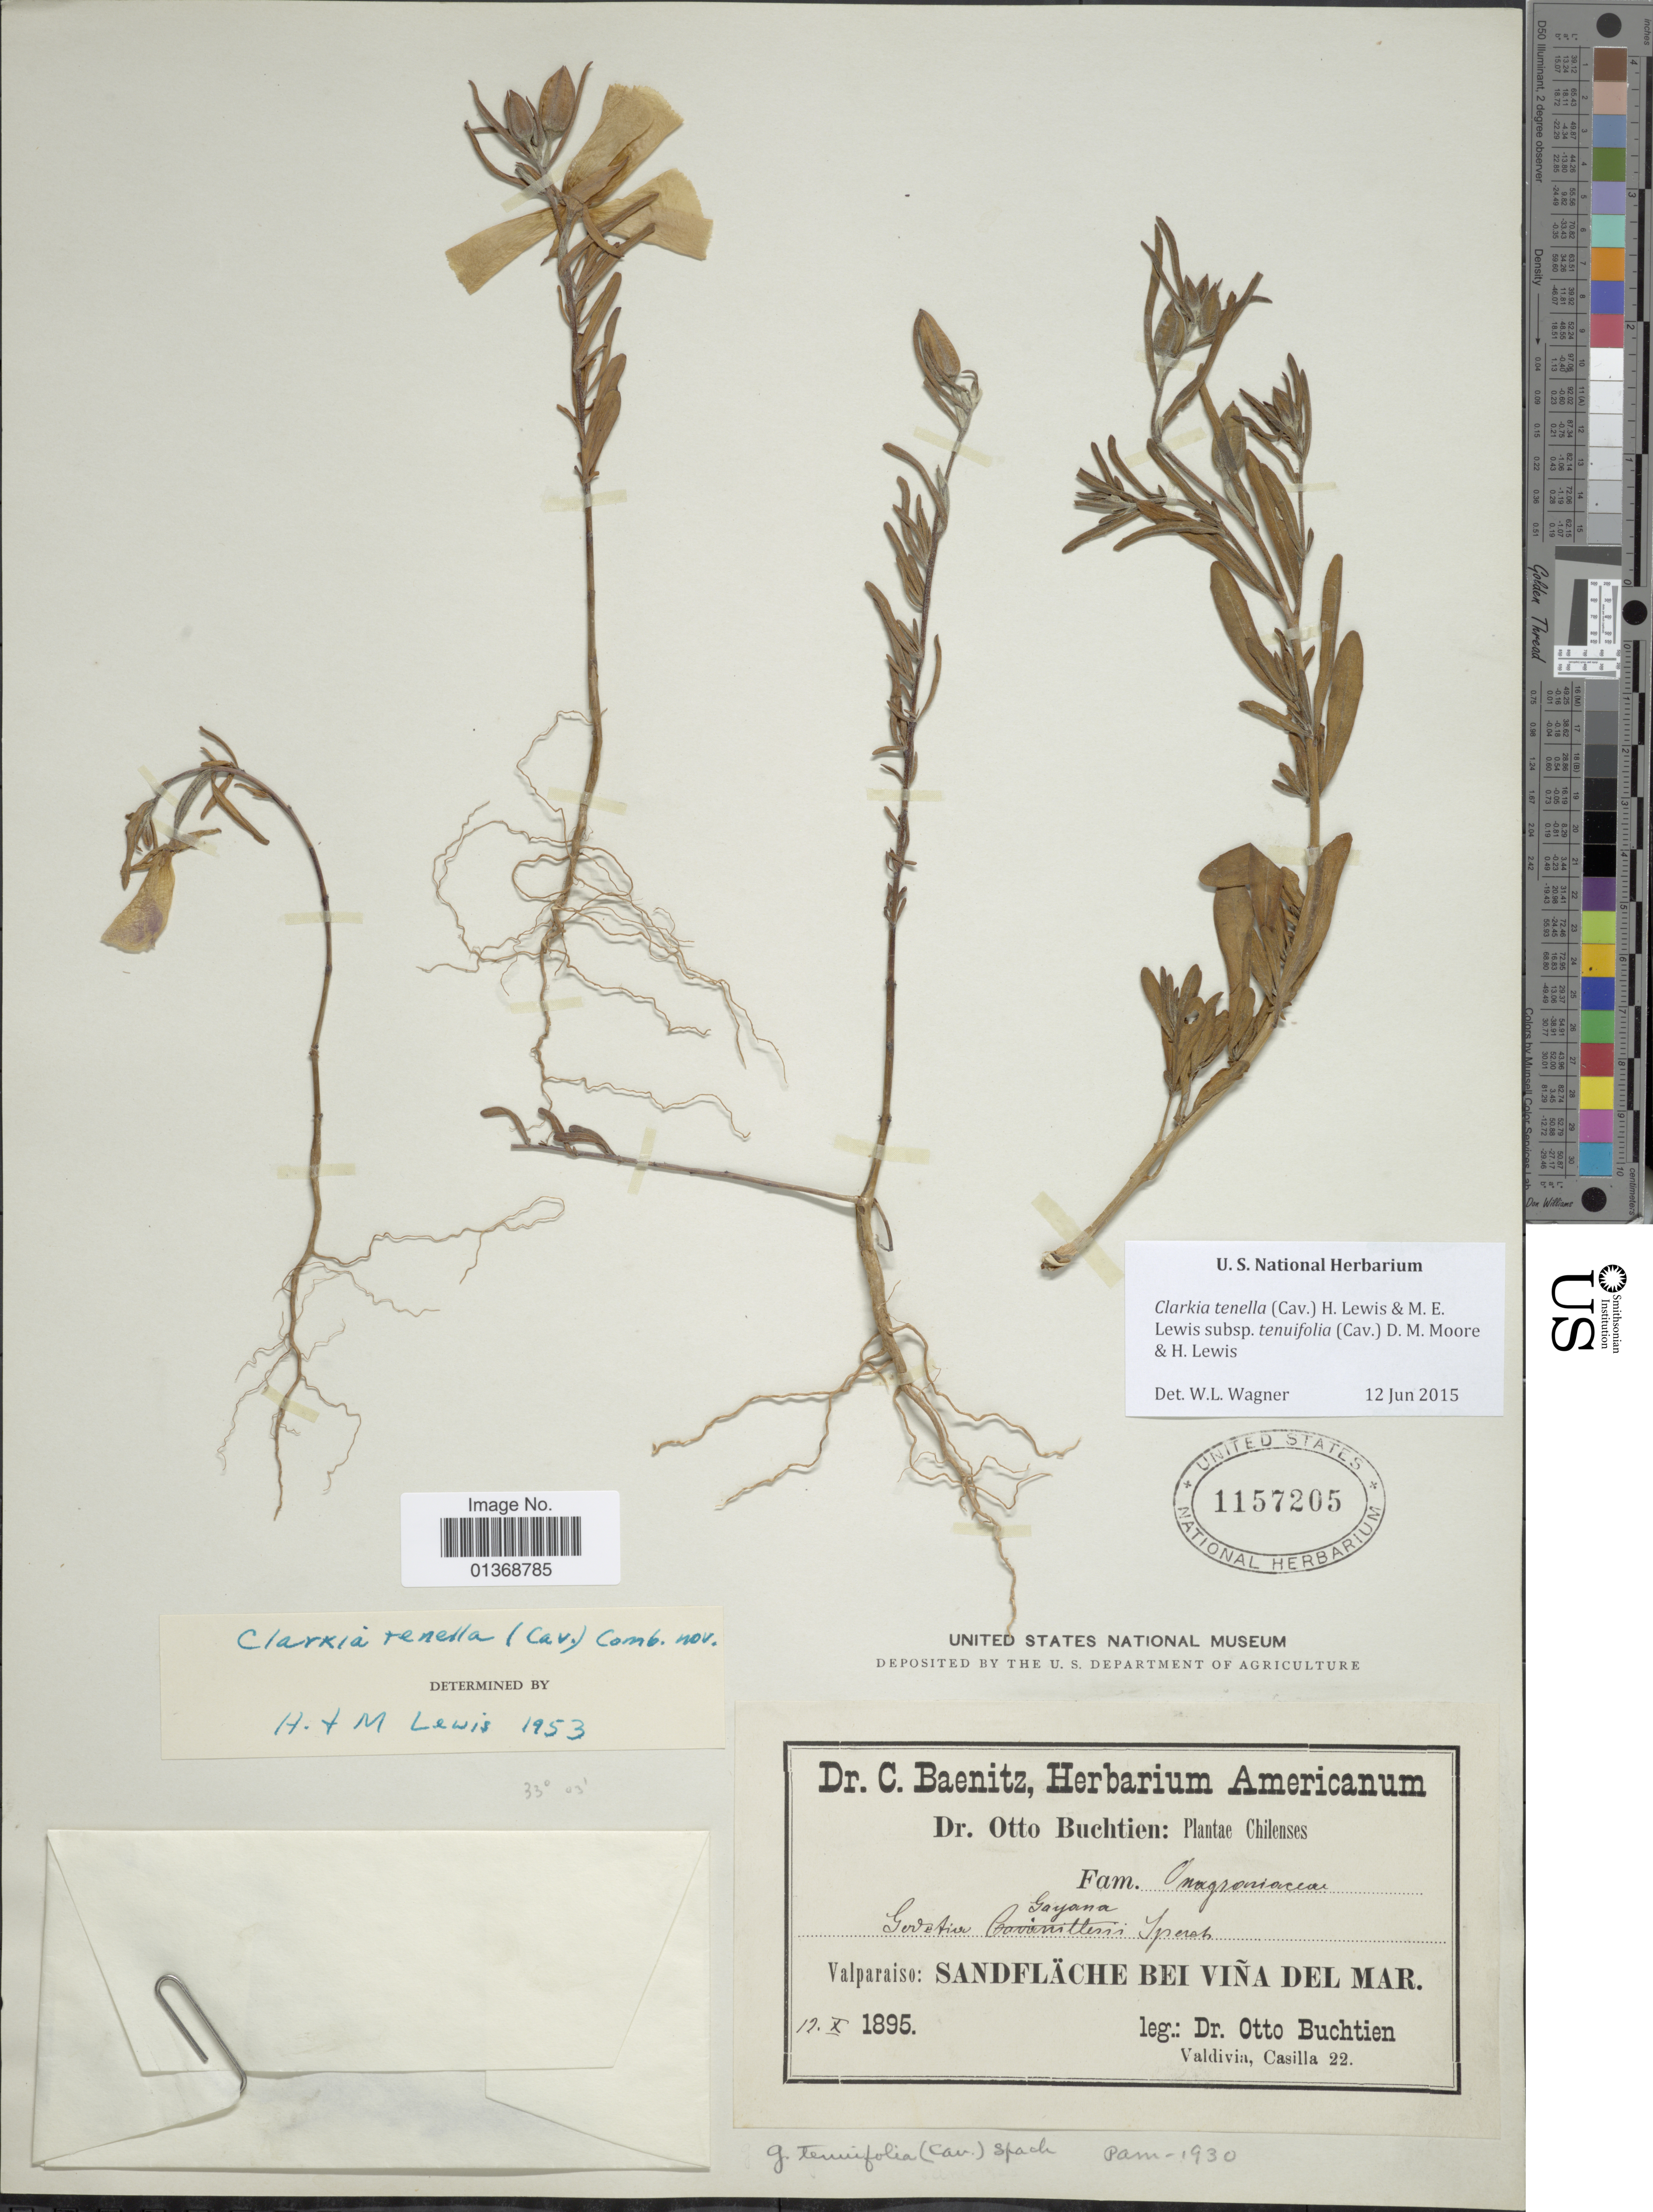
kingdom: Plantae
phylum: Tracheophyta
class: Magnoliopsida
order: Myrtales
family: Onagraceae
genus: Clarkia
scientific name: Clarkia tenella subsp. tenuifolia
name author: (Cav.) D.M. Moore & F. H. Lewis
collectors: O. Buchtien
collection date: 1895-10-17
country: Chile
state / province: Valparaíso (V)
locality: Sandfläche bei viña del mar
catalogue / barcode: US 1157205